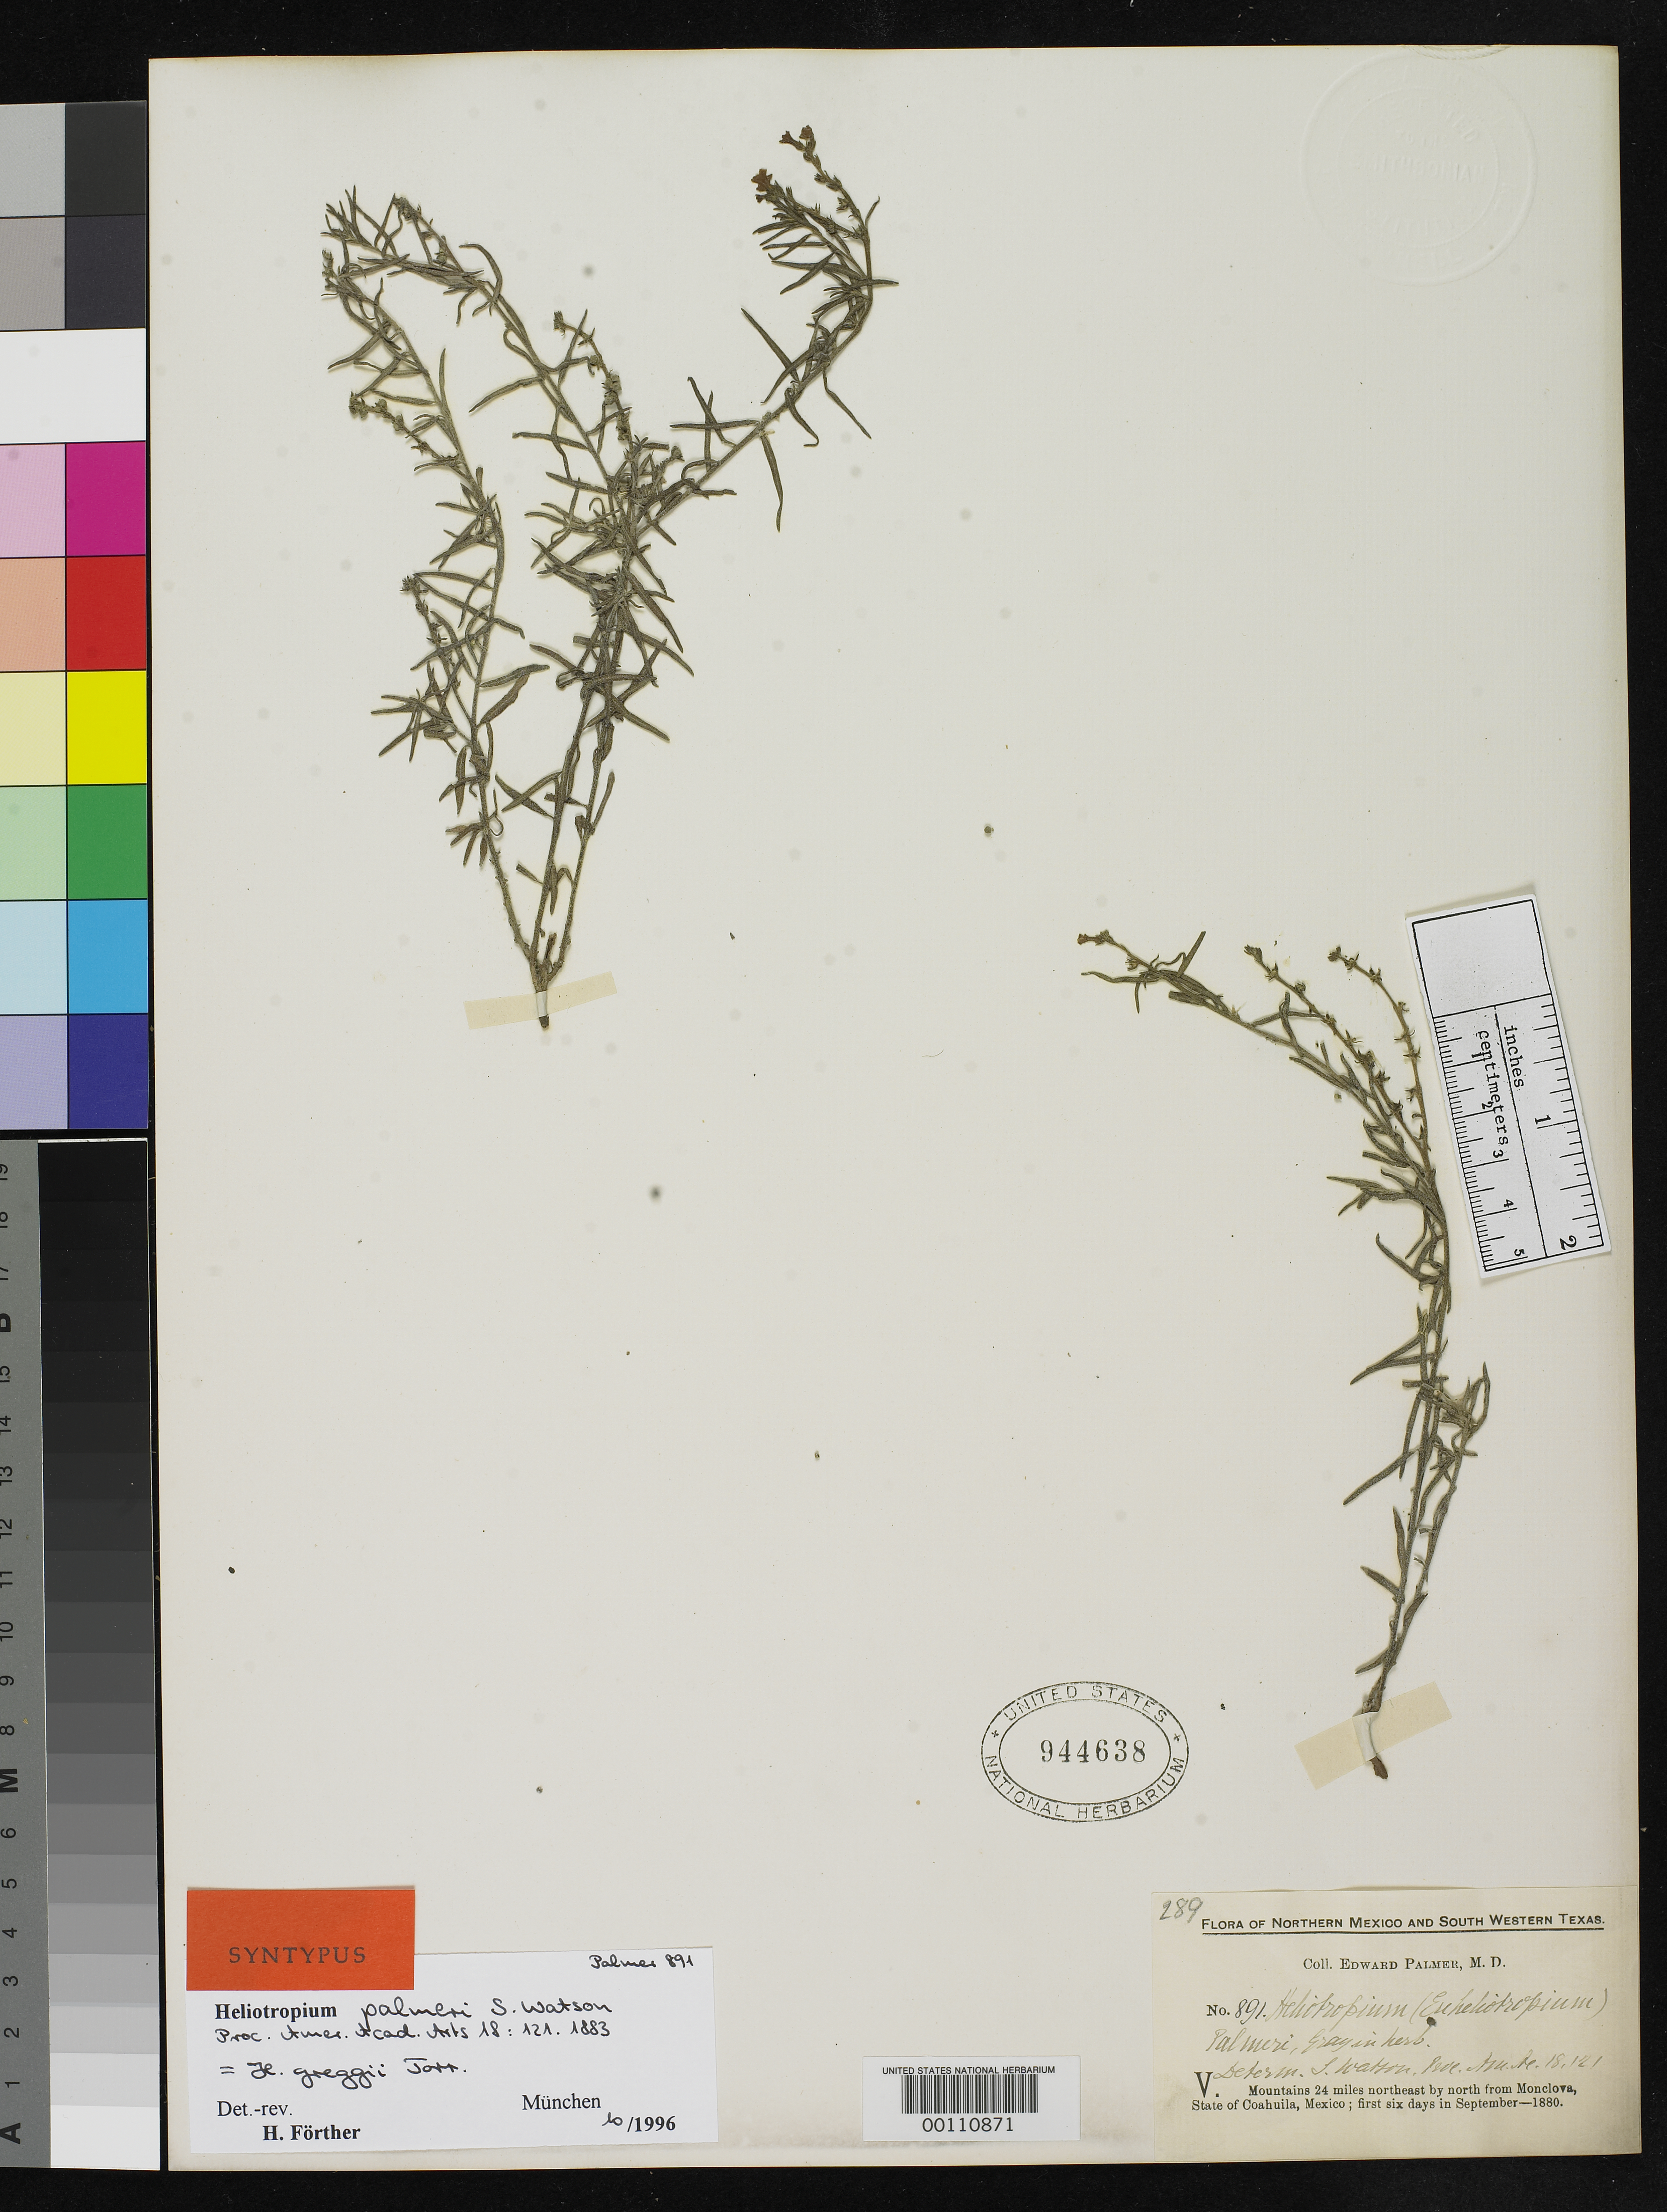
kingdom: Plantae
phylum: Tracheophyta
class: Magnoliopsida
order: Boraginales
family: Heliotropiaceae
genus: Heliotropium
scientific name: Heliotropium palmeri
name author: A. Gray ex S. Watson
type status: Syntype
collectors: E. Palmer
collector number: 891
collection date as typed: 01 Sep 1880 to 06 Sep 1880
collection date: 1880-09-01/1880-09-06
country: Mexico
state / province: Coahuila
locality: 24 miles NNE of Monclova.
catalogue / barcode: US 944638